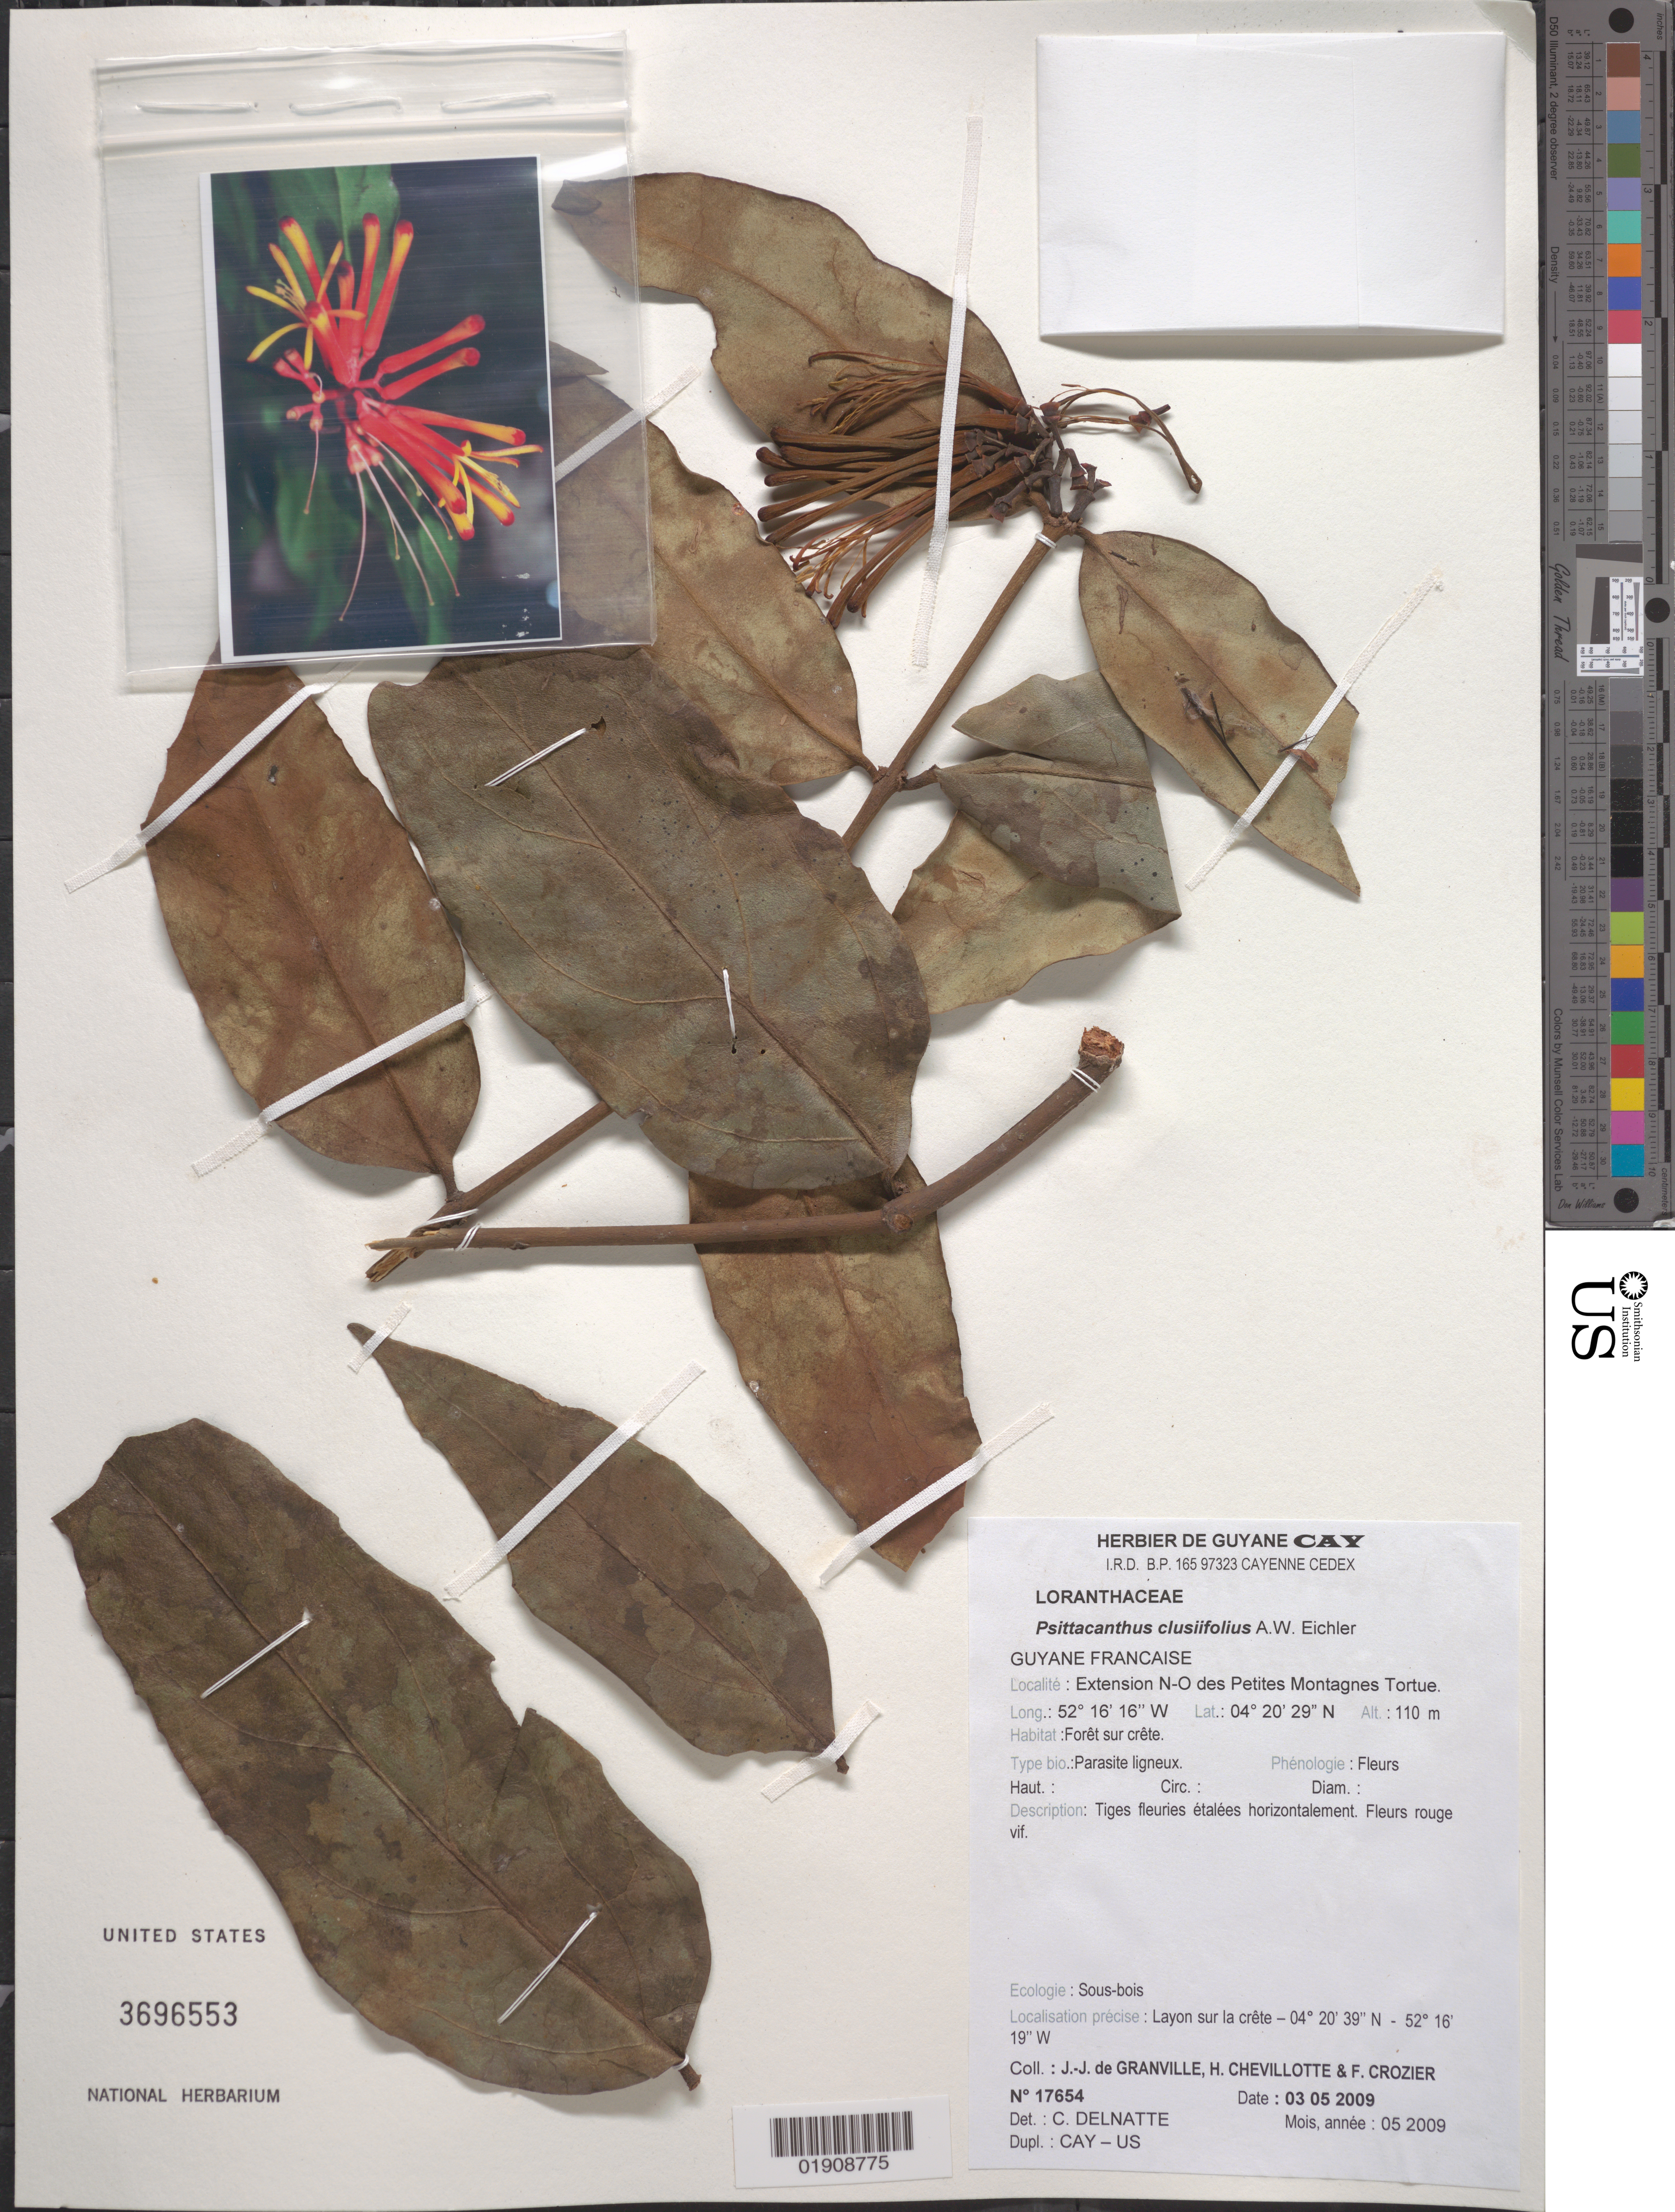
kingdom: Plantae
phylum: Tracheophyta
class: Magnoliopsida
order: Santalales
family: Loranthaceae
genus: Psittacanthus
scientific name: Psittacanthus clusiifolius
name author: Eichler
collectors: J.-J. de Granville, H. Chevillotte & F. Crozier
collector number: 17654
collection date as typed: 3 May 2009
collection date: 2009-05-03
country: French Guiana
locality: Extension N-O des Petites Montagnes Tortue.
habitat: Sous-bois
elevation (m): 110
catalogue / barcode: US 3696553